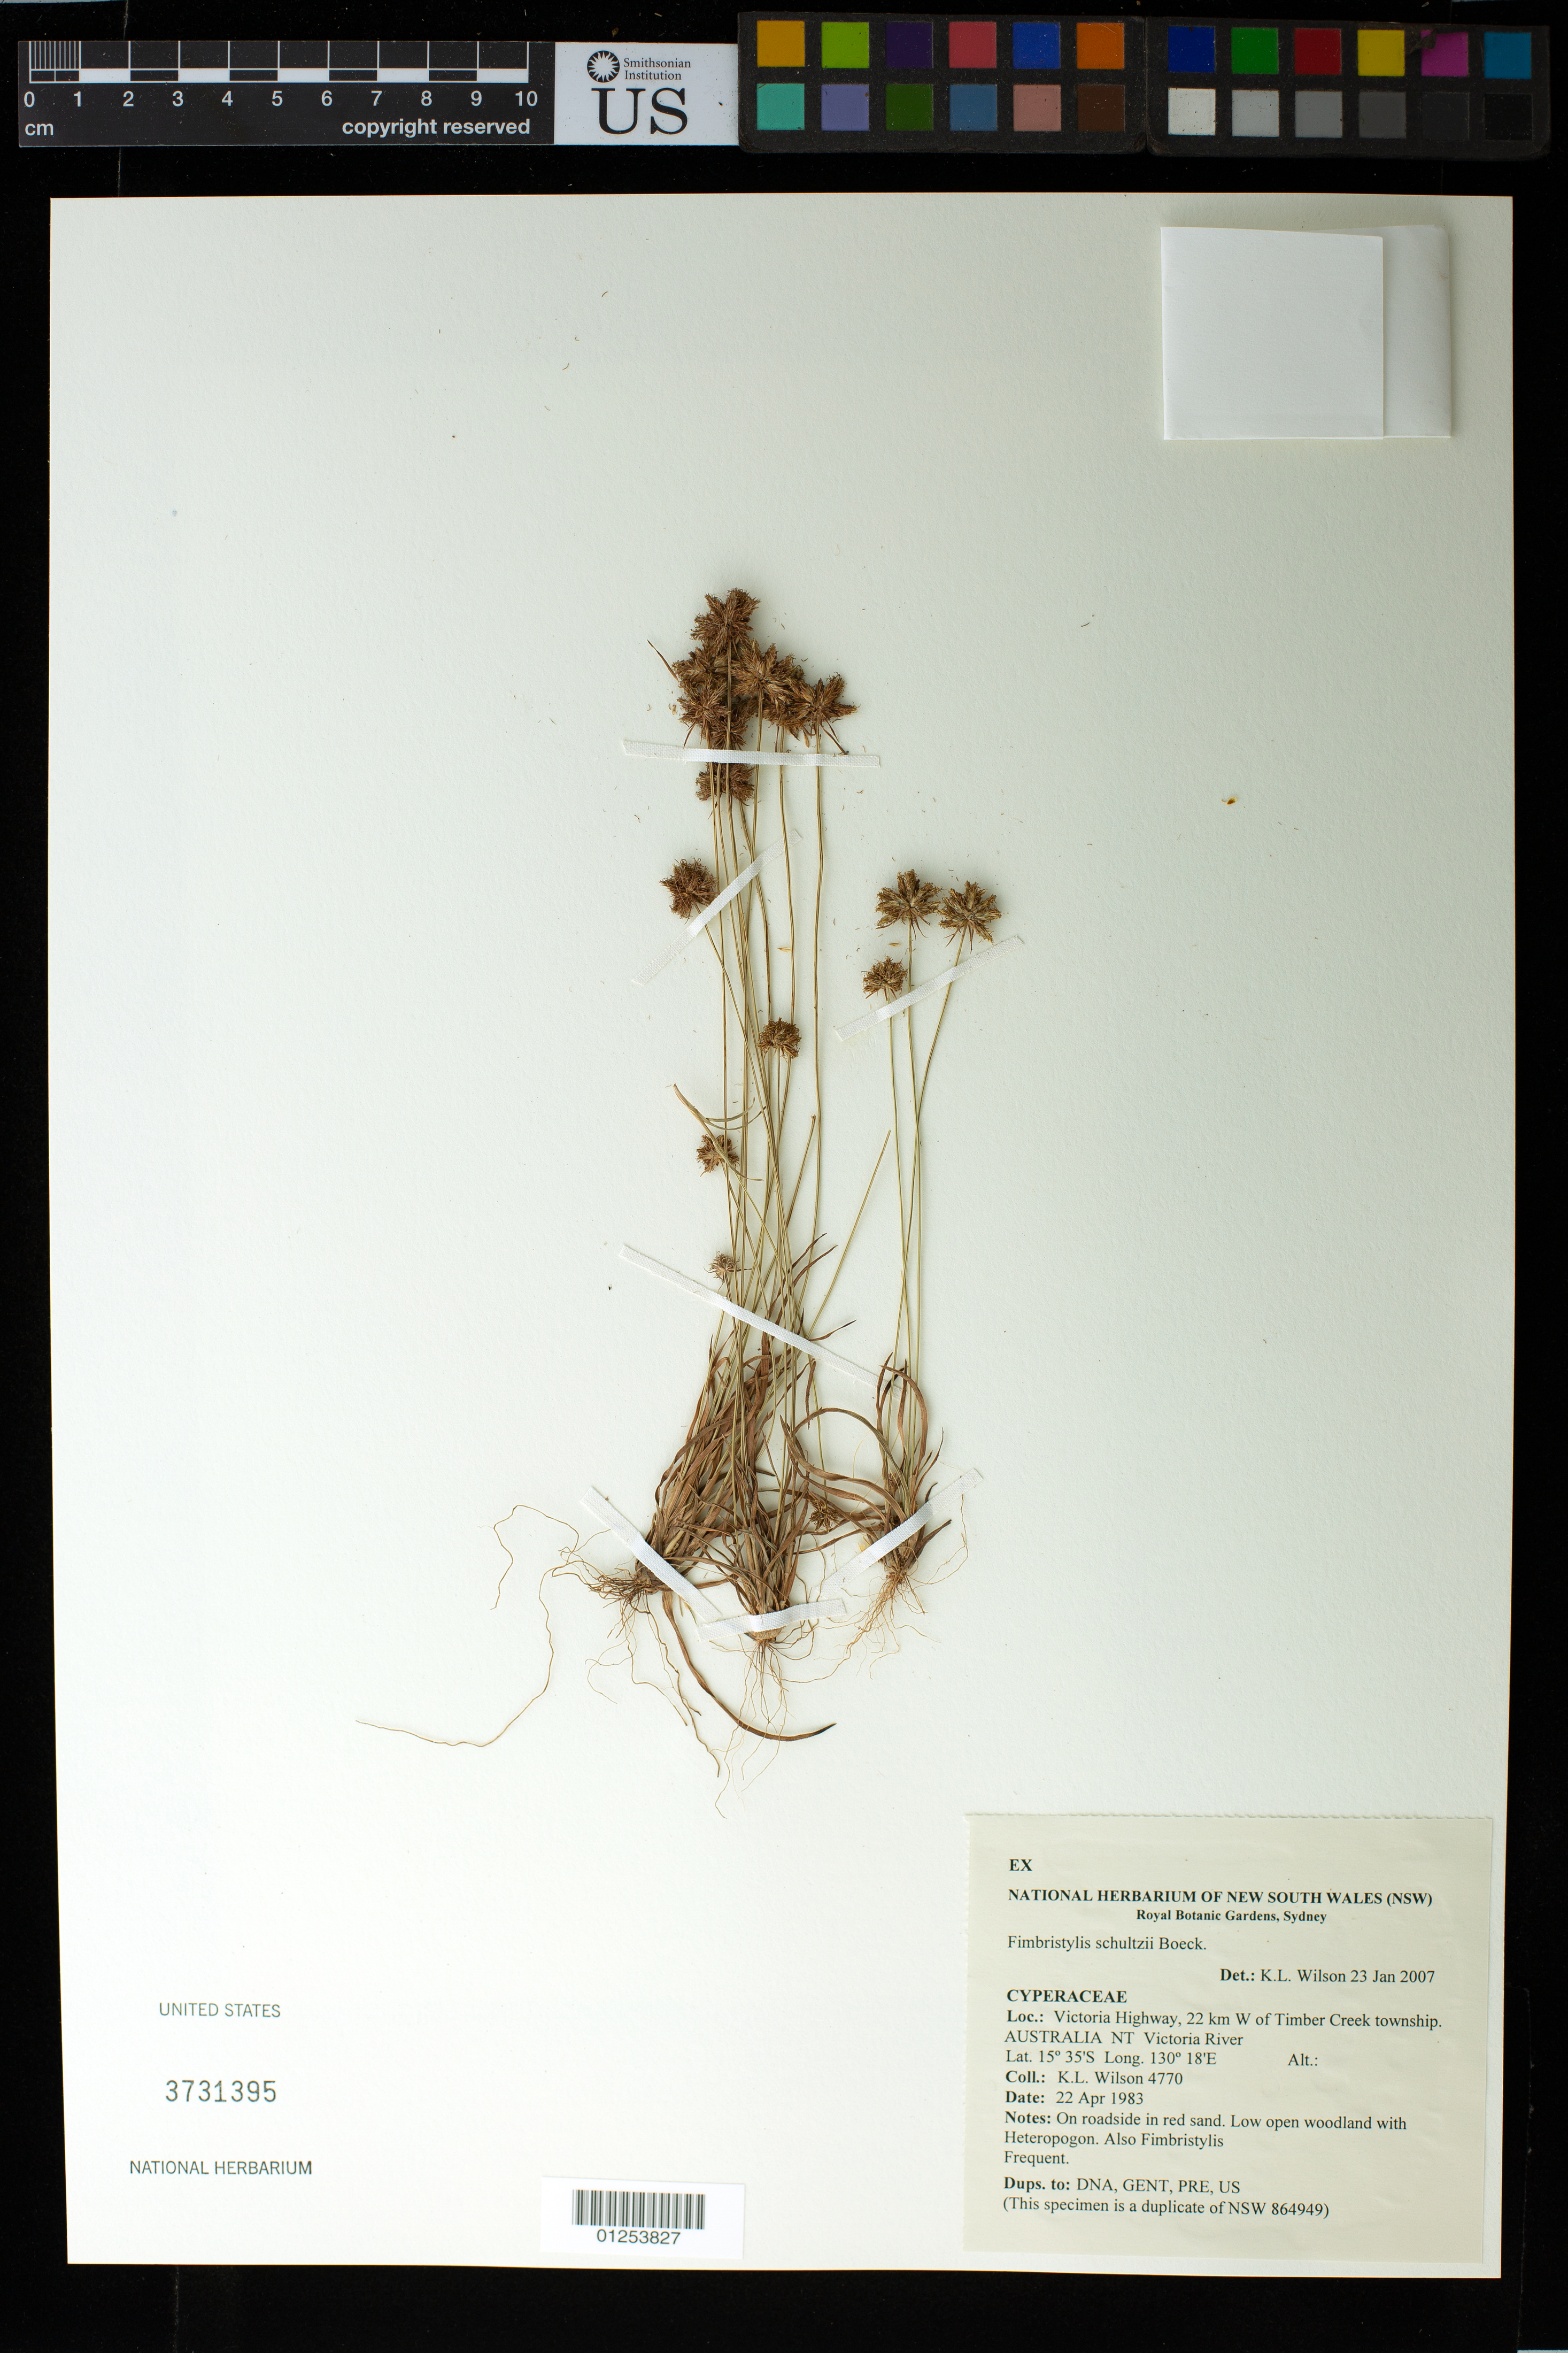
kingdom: Plantae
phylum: Tracheophyta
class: Liliopsida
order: Poales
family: Cyperaceae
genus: Fimbristylis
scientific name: Fimbristylis schultzii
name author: Boeckeler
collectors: K. L. Wilson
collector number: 4770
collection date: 1983-04-22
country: Australia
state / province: Northern Territory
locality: Victoria River. Victoria Highway, 22 km W of Timber Creek township.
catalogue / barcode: US 3731395